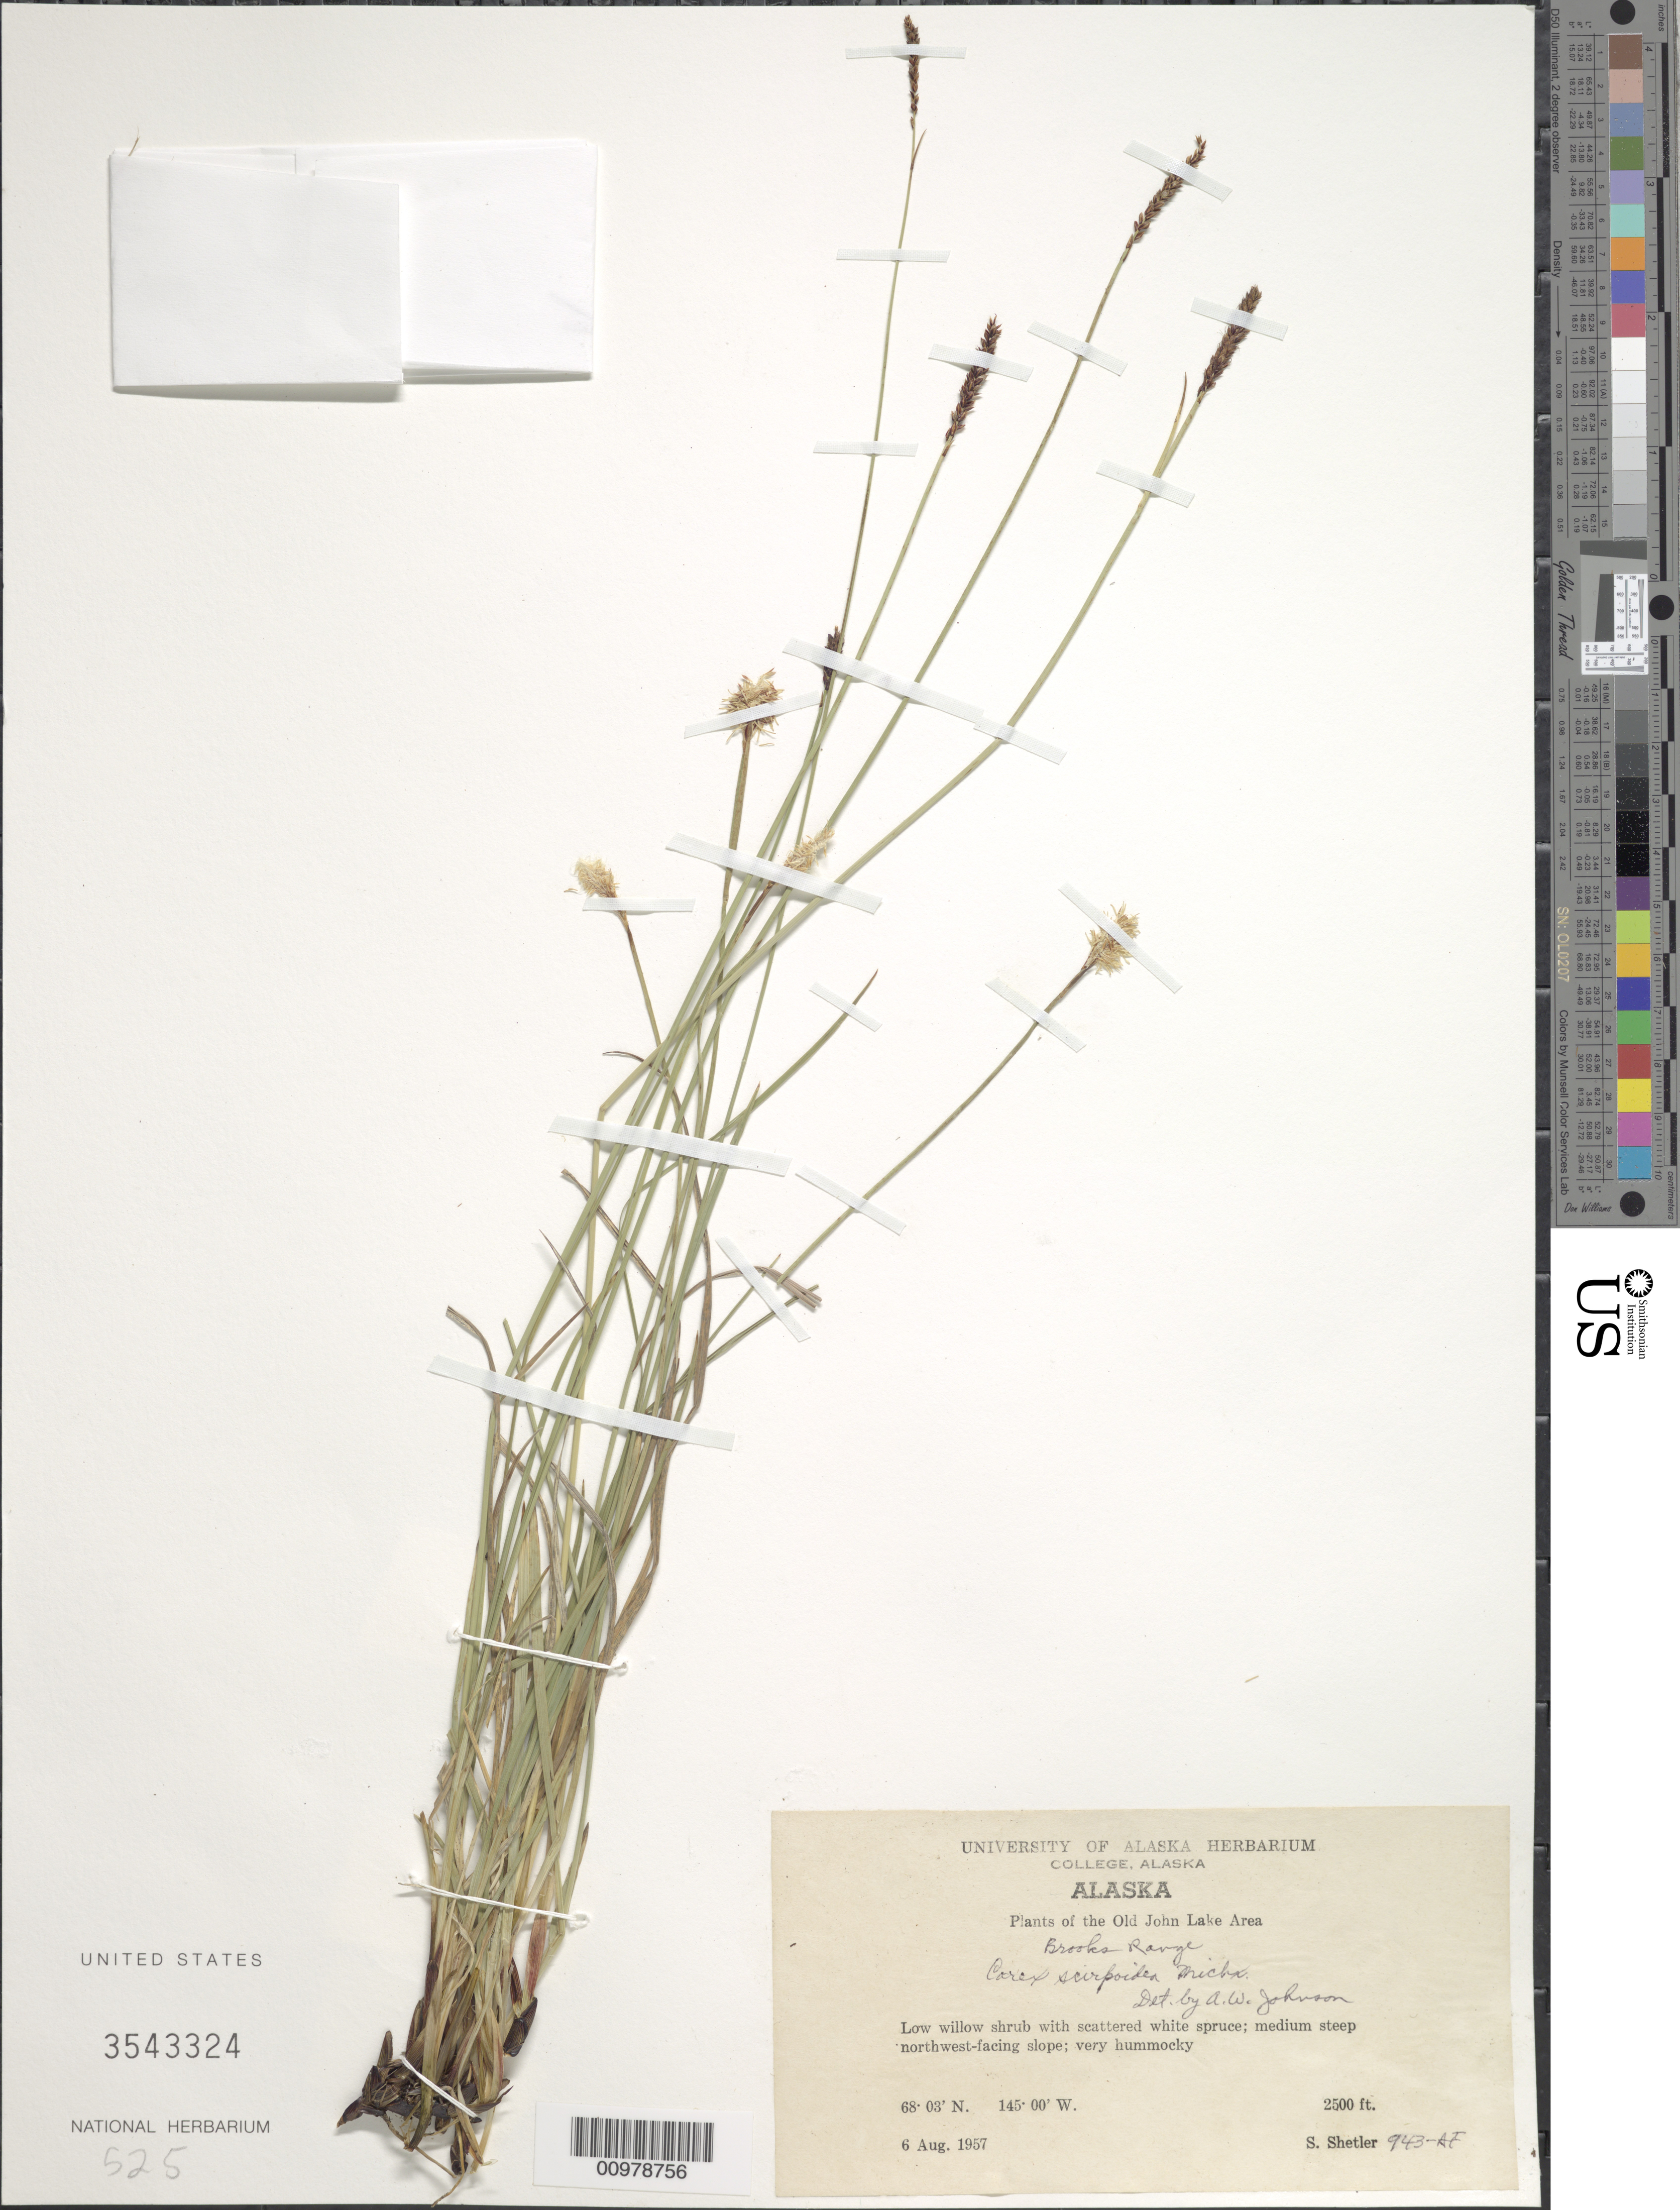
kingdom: Plantae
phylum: Tracheophyta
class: Liliopsida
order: Poales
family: Cyperaceae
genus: Carex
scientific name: Carex scirpoidea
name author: Michx.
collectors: S. Shetler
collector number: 943-AF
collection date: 1957-08-06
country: United States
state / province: Alaska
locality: The Old John Lake Area, Low willow shrub white spruce; medium steep northwest-facing slope; very hummocky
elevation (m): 762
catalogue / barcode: US 3543324